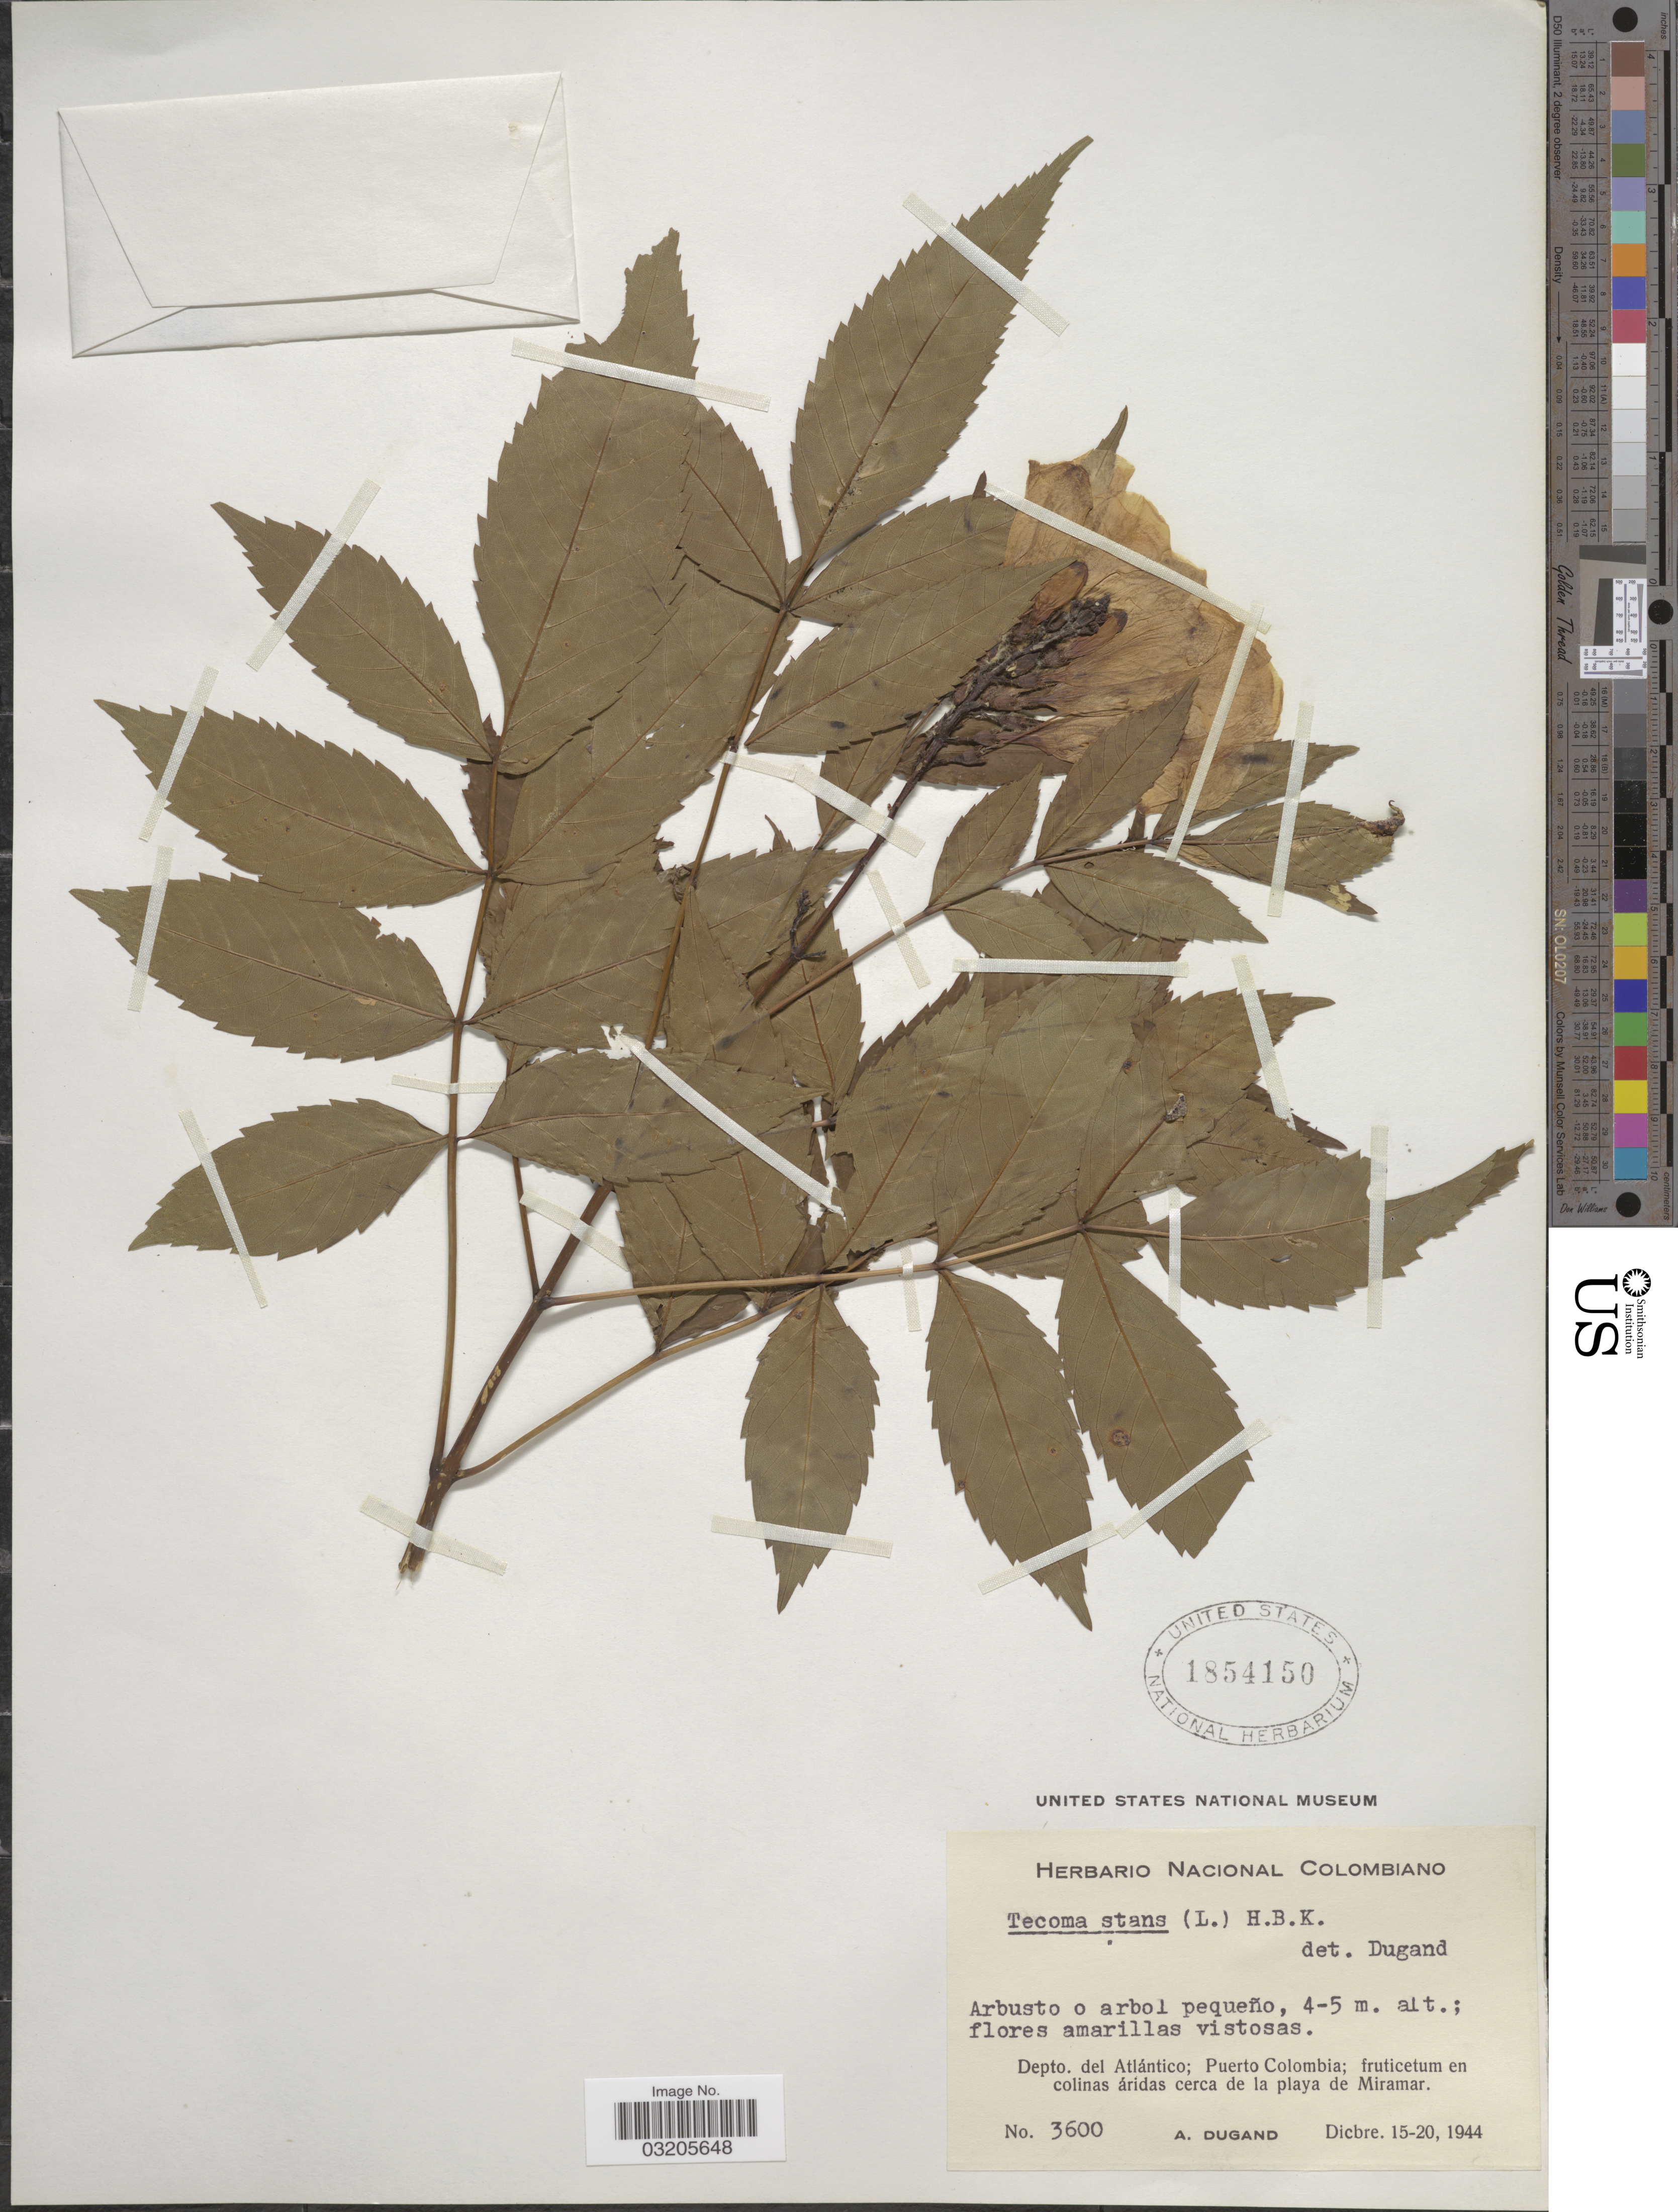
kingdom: Plantae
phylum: Tracheophyta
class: Magnoliopsida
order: Lamiales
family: Bignoniaceae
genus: Tecoma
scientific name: Tecoma stans var. stans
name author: (L.) Juss. ex Kunth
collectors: A. Dugand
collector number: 3600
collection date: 1944-12-15/1944-12-20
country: Colombia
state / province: Atlántico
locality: Depto. del Atlántico; Puerto Colombia; fruticetum en colinas áridas cerca de la playa de Miramar.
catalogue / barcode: US 1854150